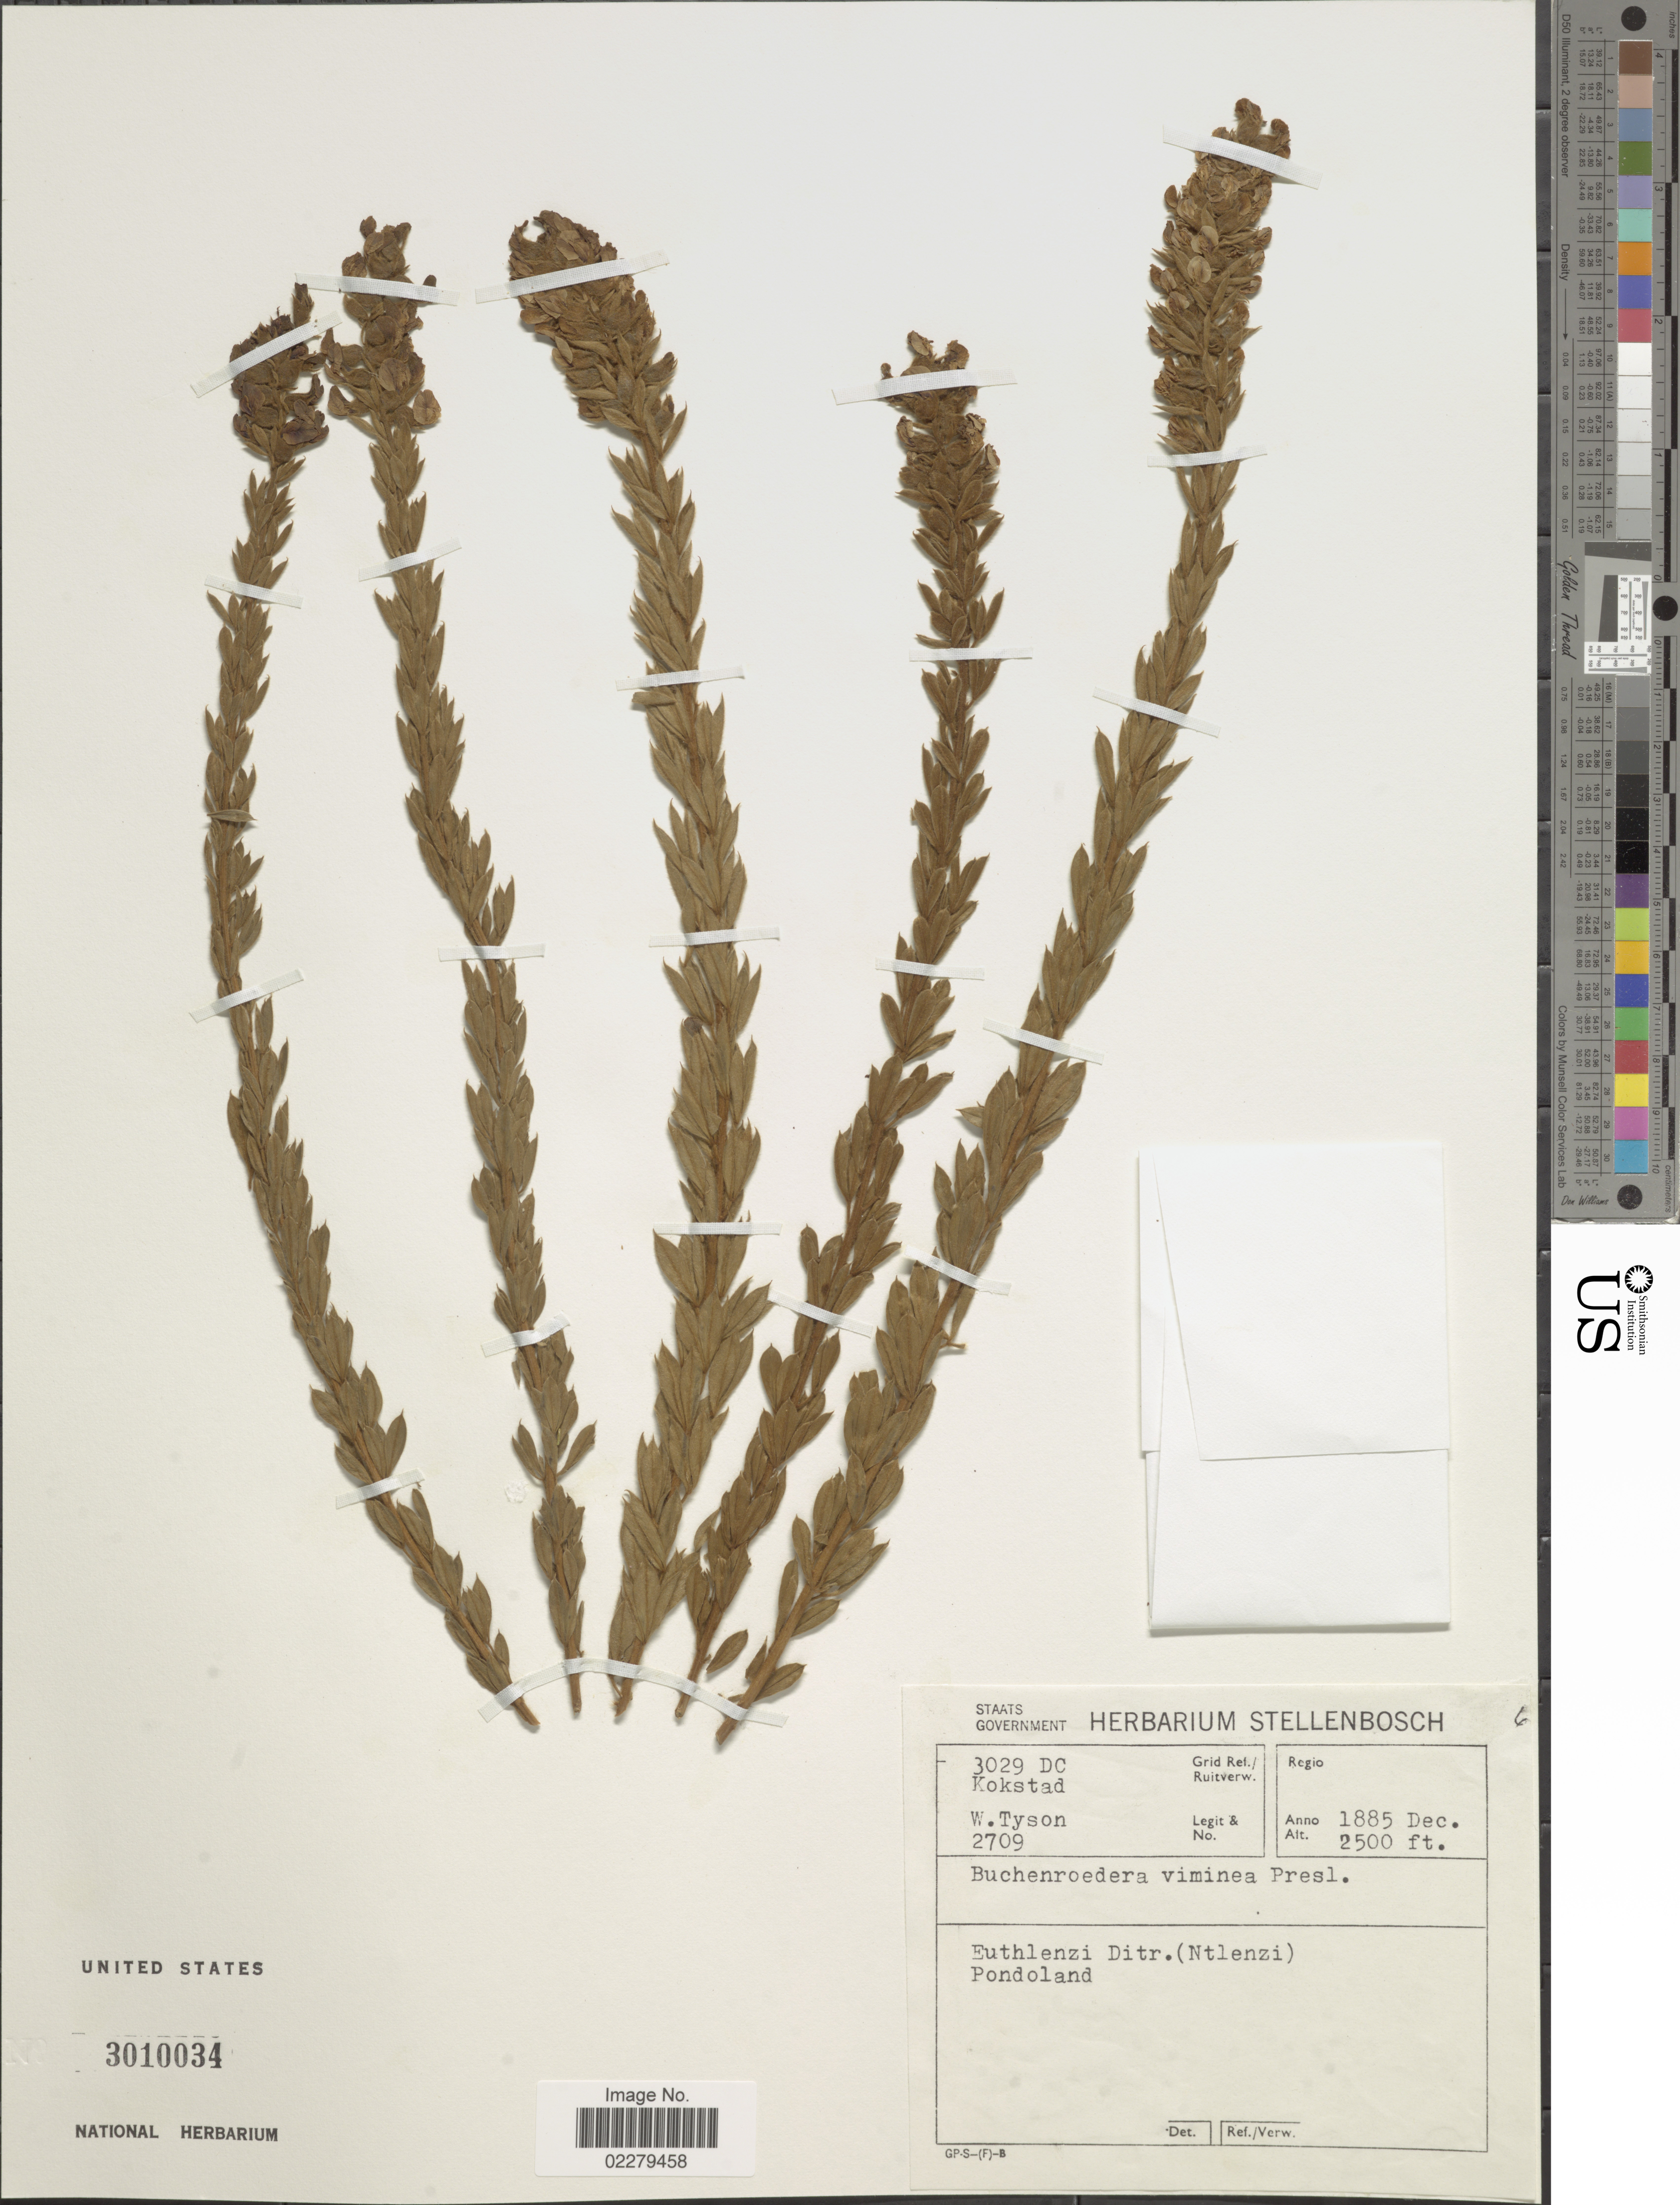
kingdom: Plantae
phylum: Tracheophyta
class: Magnoliopsida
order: Fabales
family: Fabaceae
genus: Lotononis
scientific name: Lotononis viminea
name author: (E. Mey.) B.-E. van Wyk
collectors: W. Tyson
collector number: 2709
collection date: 1885-12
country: South Africa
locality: Euthlenzi Ditr. (Ntlenzi) Pondoland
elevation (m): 762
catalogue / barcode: US 3010034